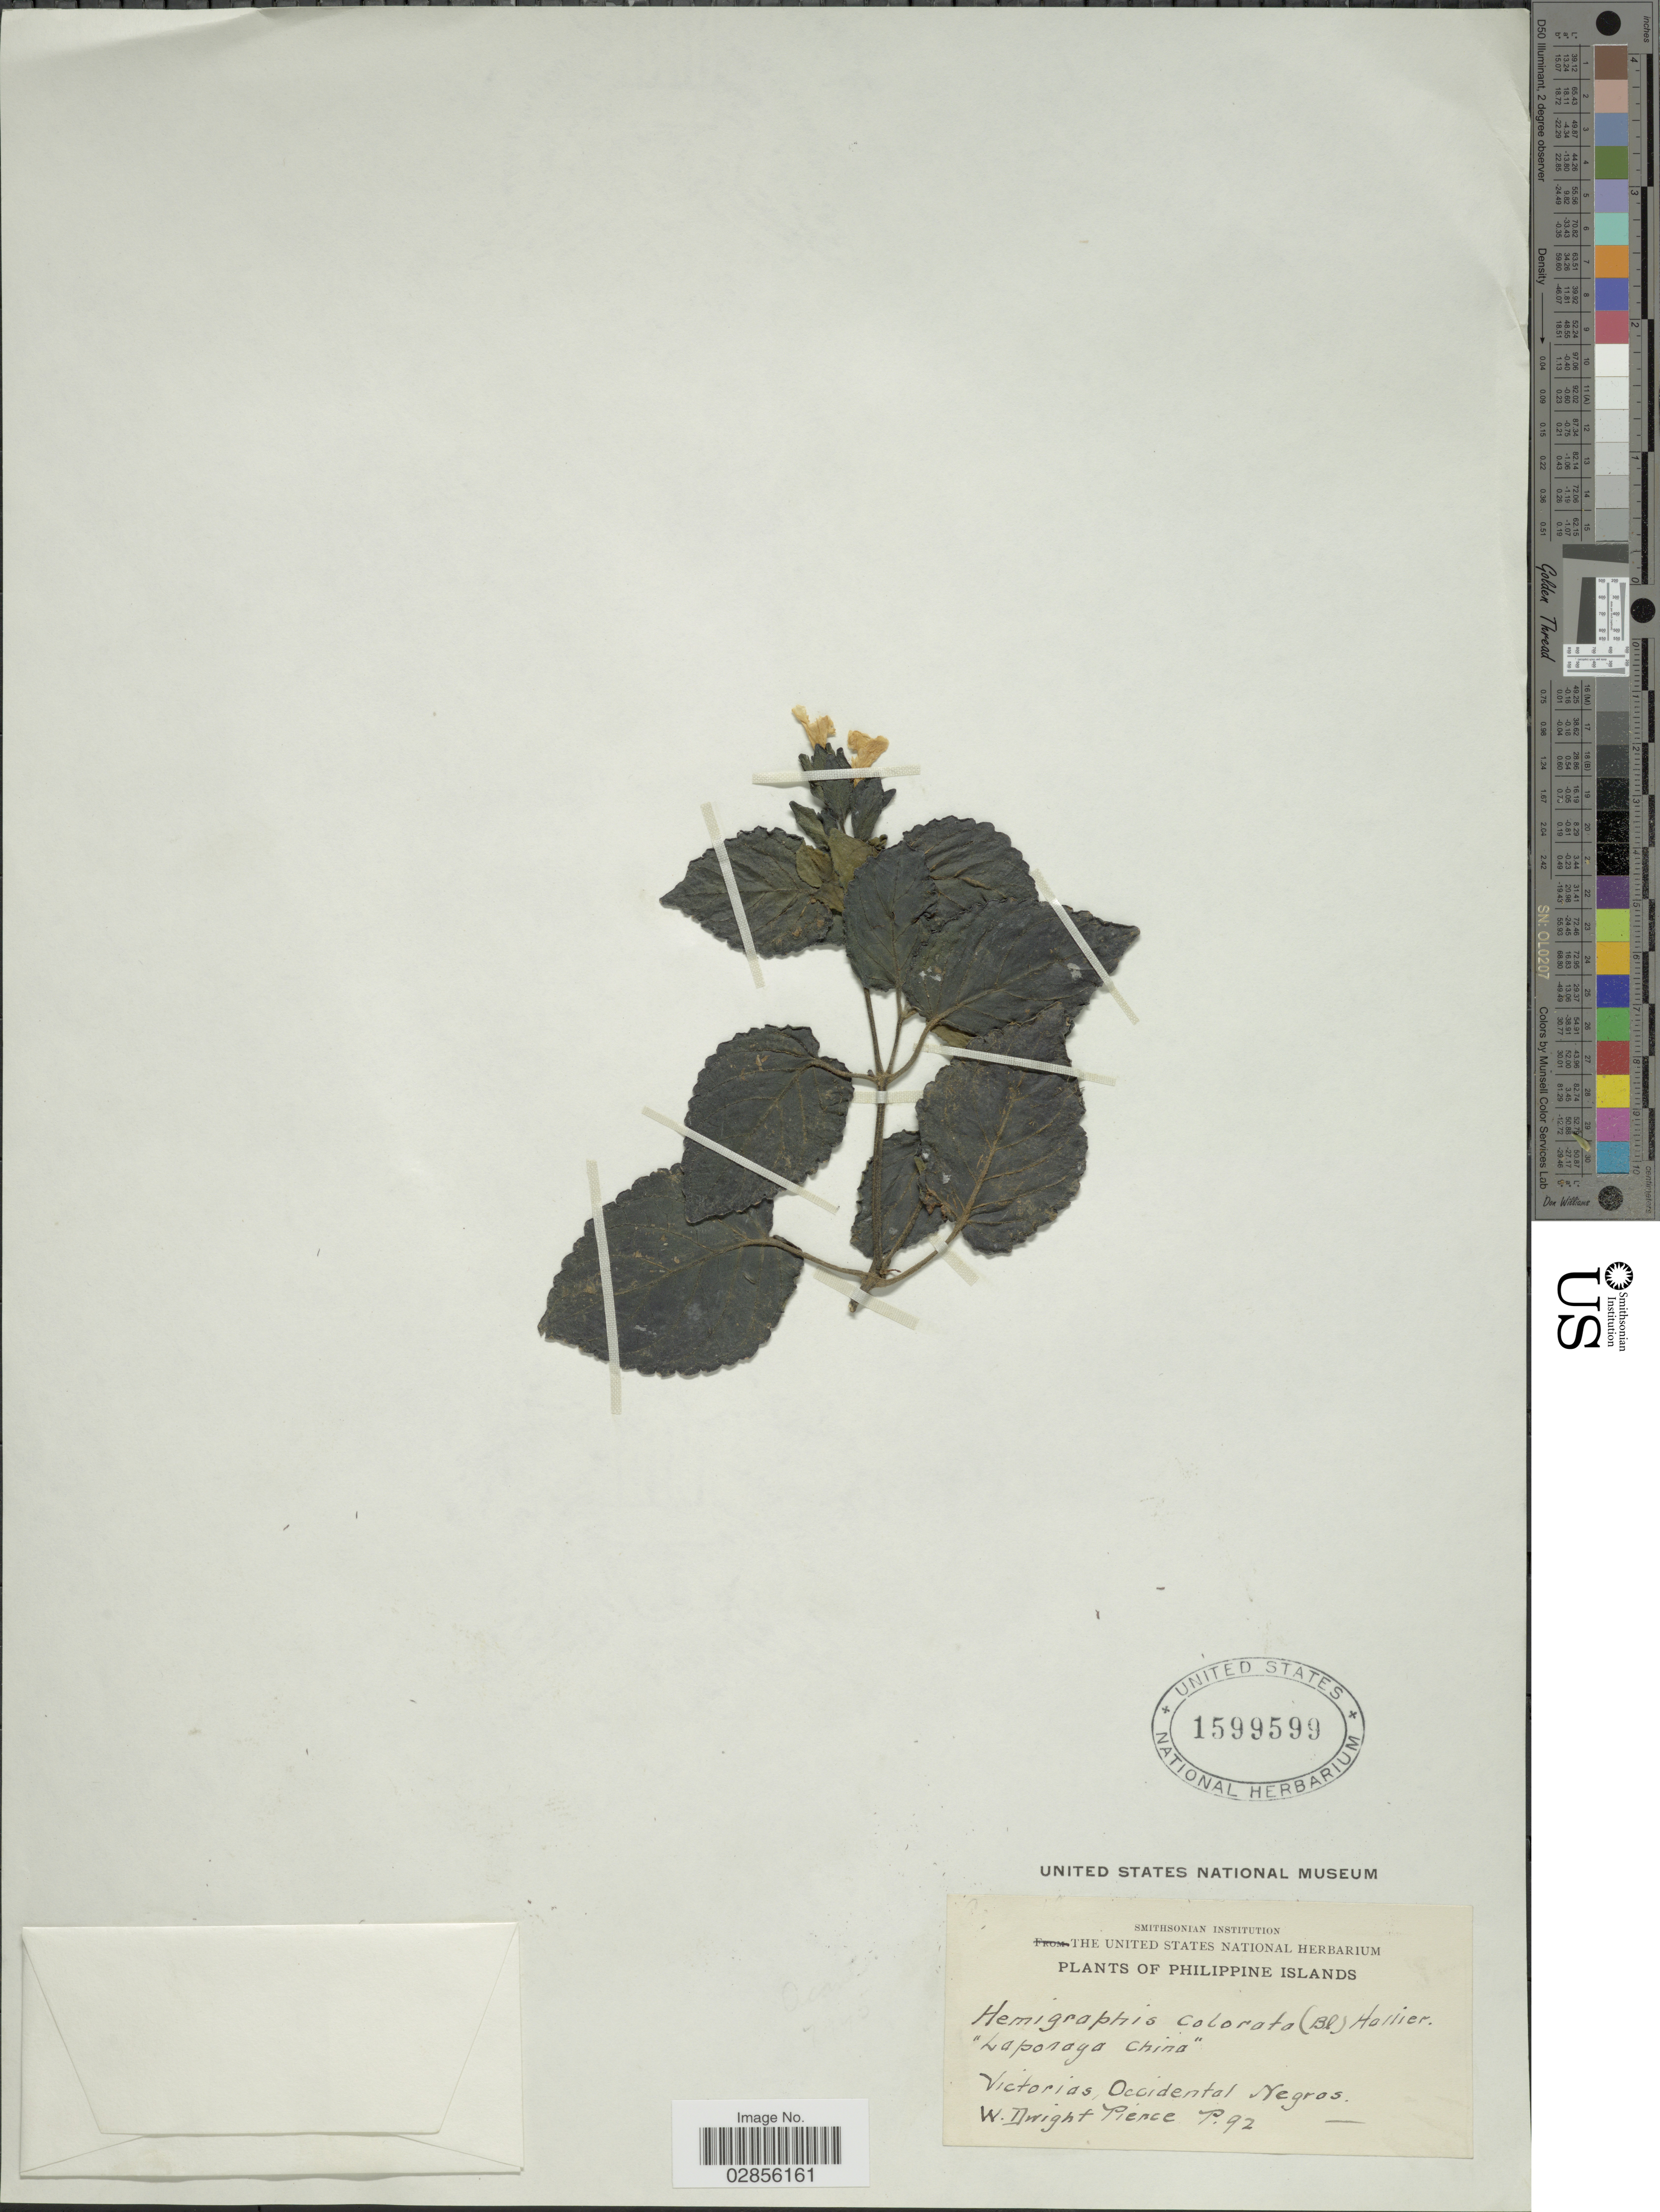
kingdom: Plantae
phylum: Tracheophyta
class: Magnoliopsida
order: Lamiales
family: Acanthaceae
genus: Hemigraphis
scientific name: Hemigraphis alternata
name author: (Burm. f.) T. Anderson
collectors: W. Pierce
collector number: P92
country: Philippines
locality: Victorias, Occidental Negros.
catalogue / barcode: US 1599599